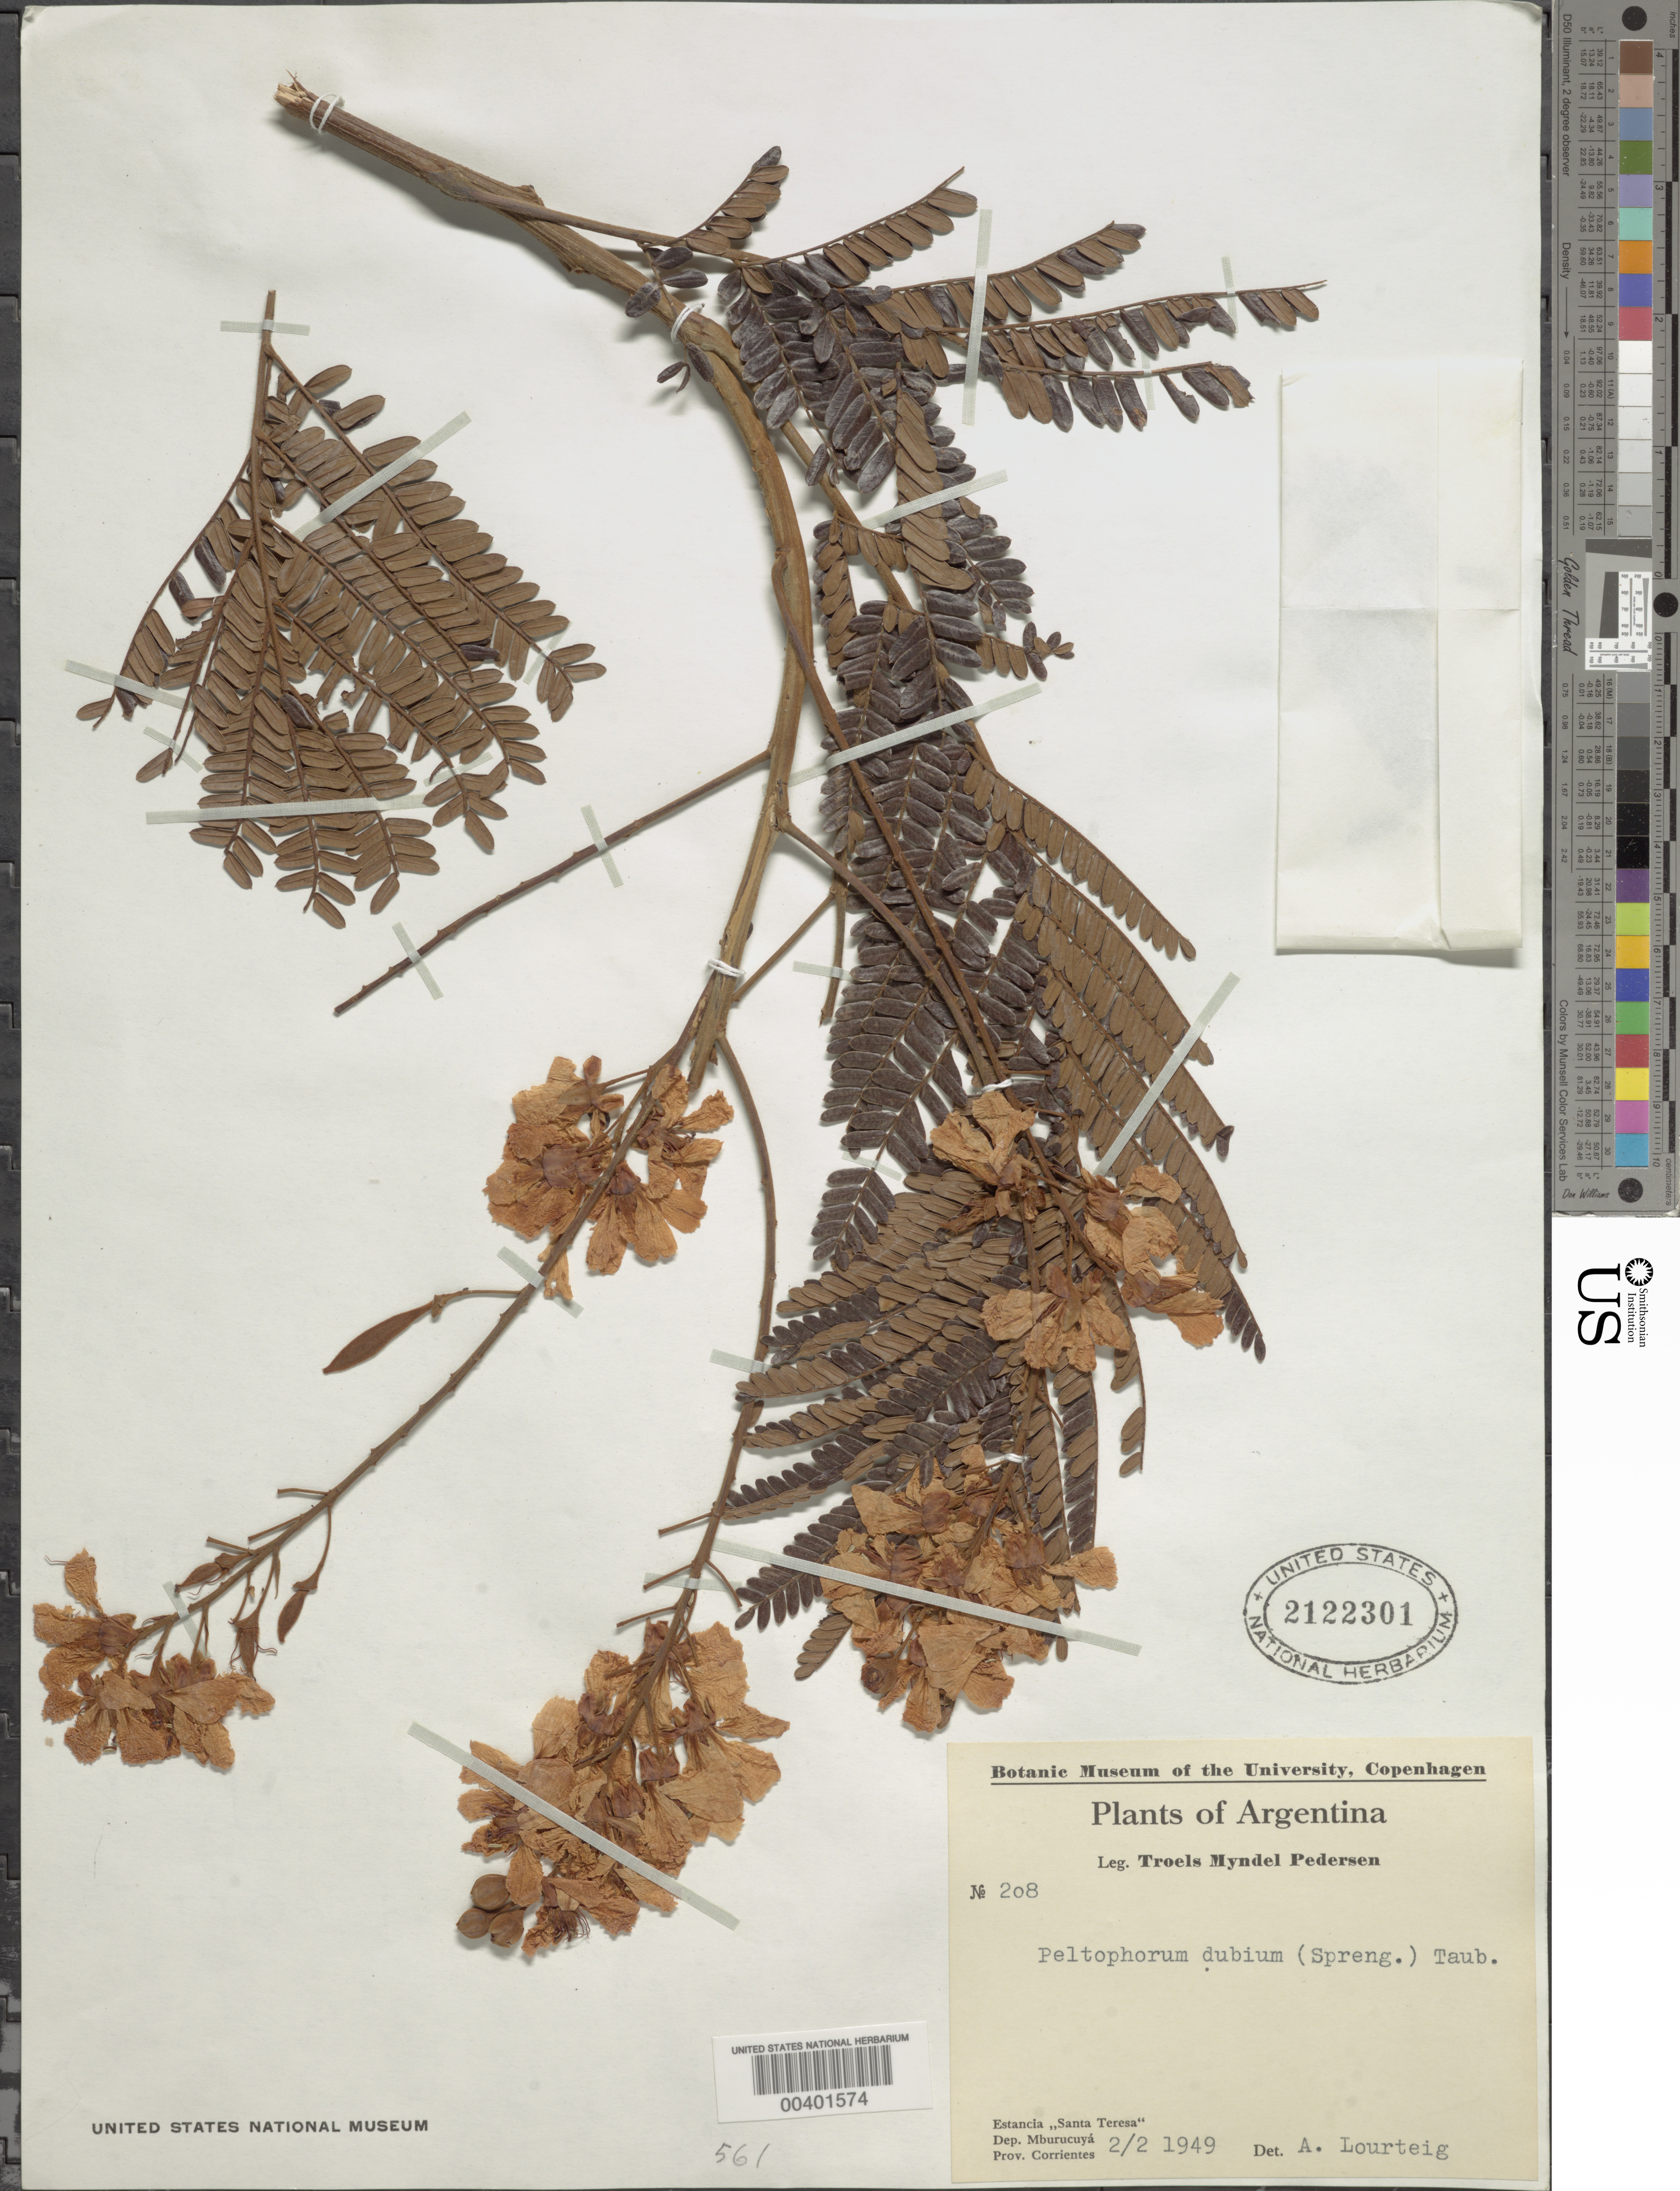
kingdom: Plantae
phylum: Tracheophyta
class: Magnoliopsida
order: Fabales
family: Fabaceae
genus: Peltophorum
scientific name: Peltophorum dubium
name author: (Spreng.) Taub.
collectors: T. M. Pedersen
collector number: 208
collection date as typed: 02 Feb 1949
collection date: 1949-02-02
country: Argentina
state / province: Corrientes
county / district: Mburucuyá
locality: Estancia Santa Teresa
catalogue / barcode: US 2122301